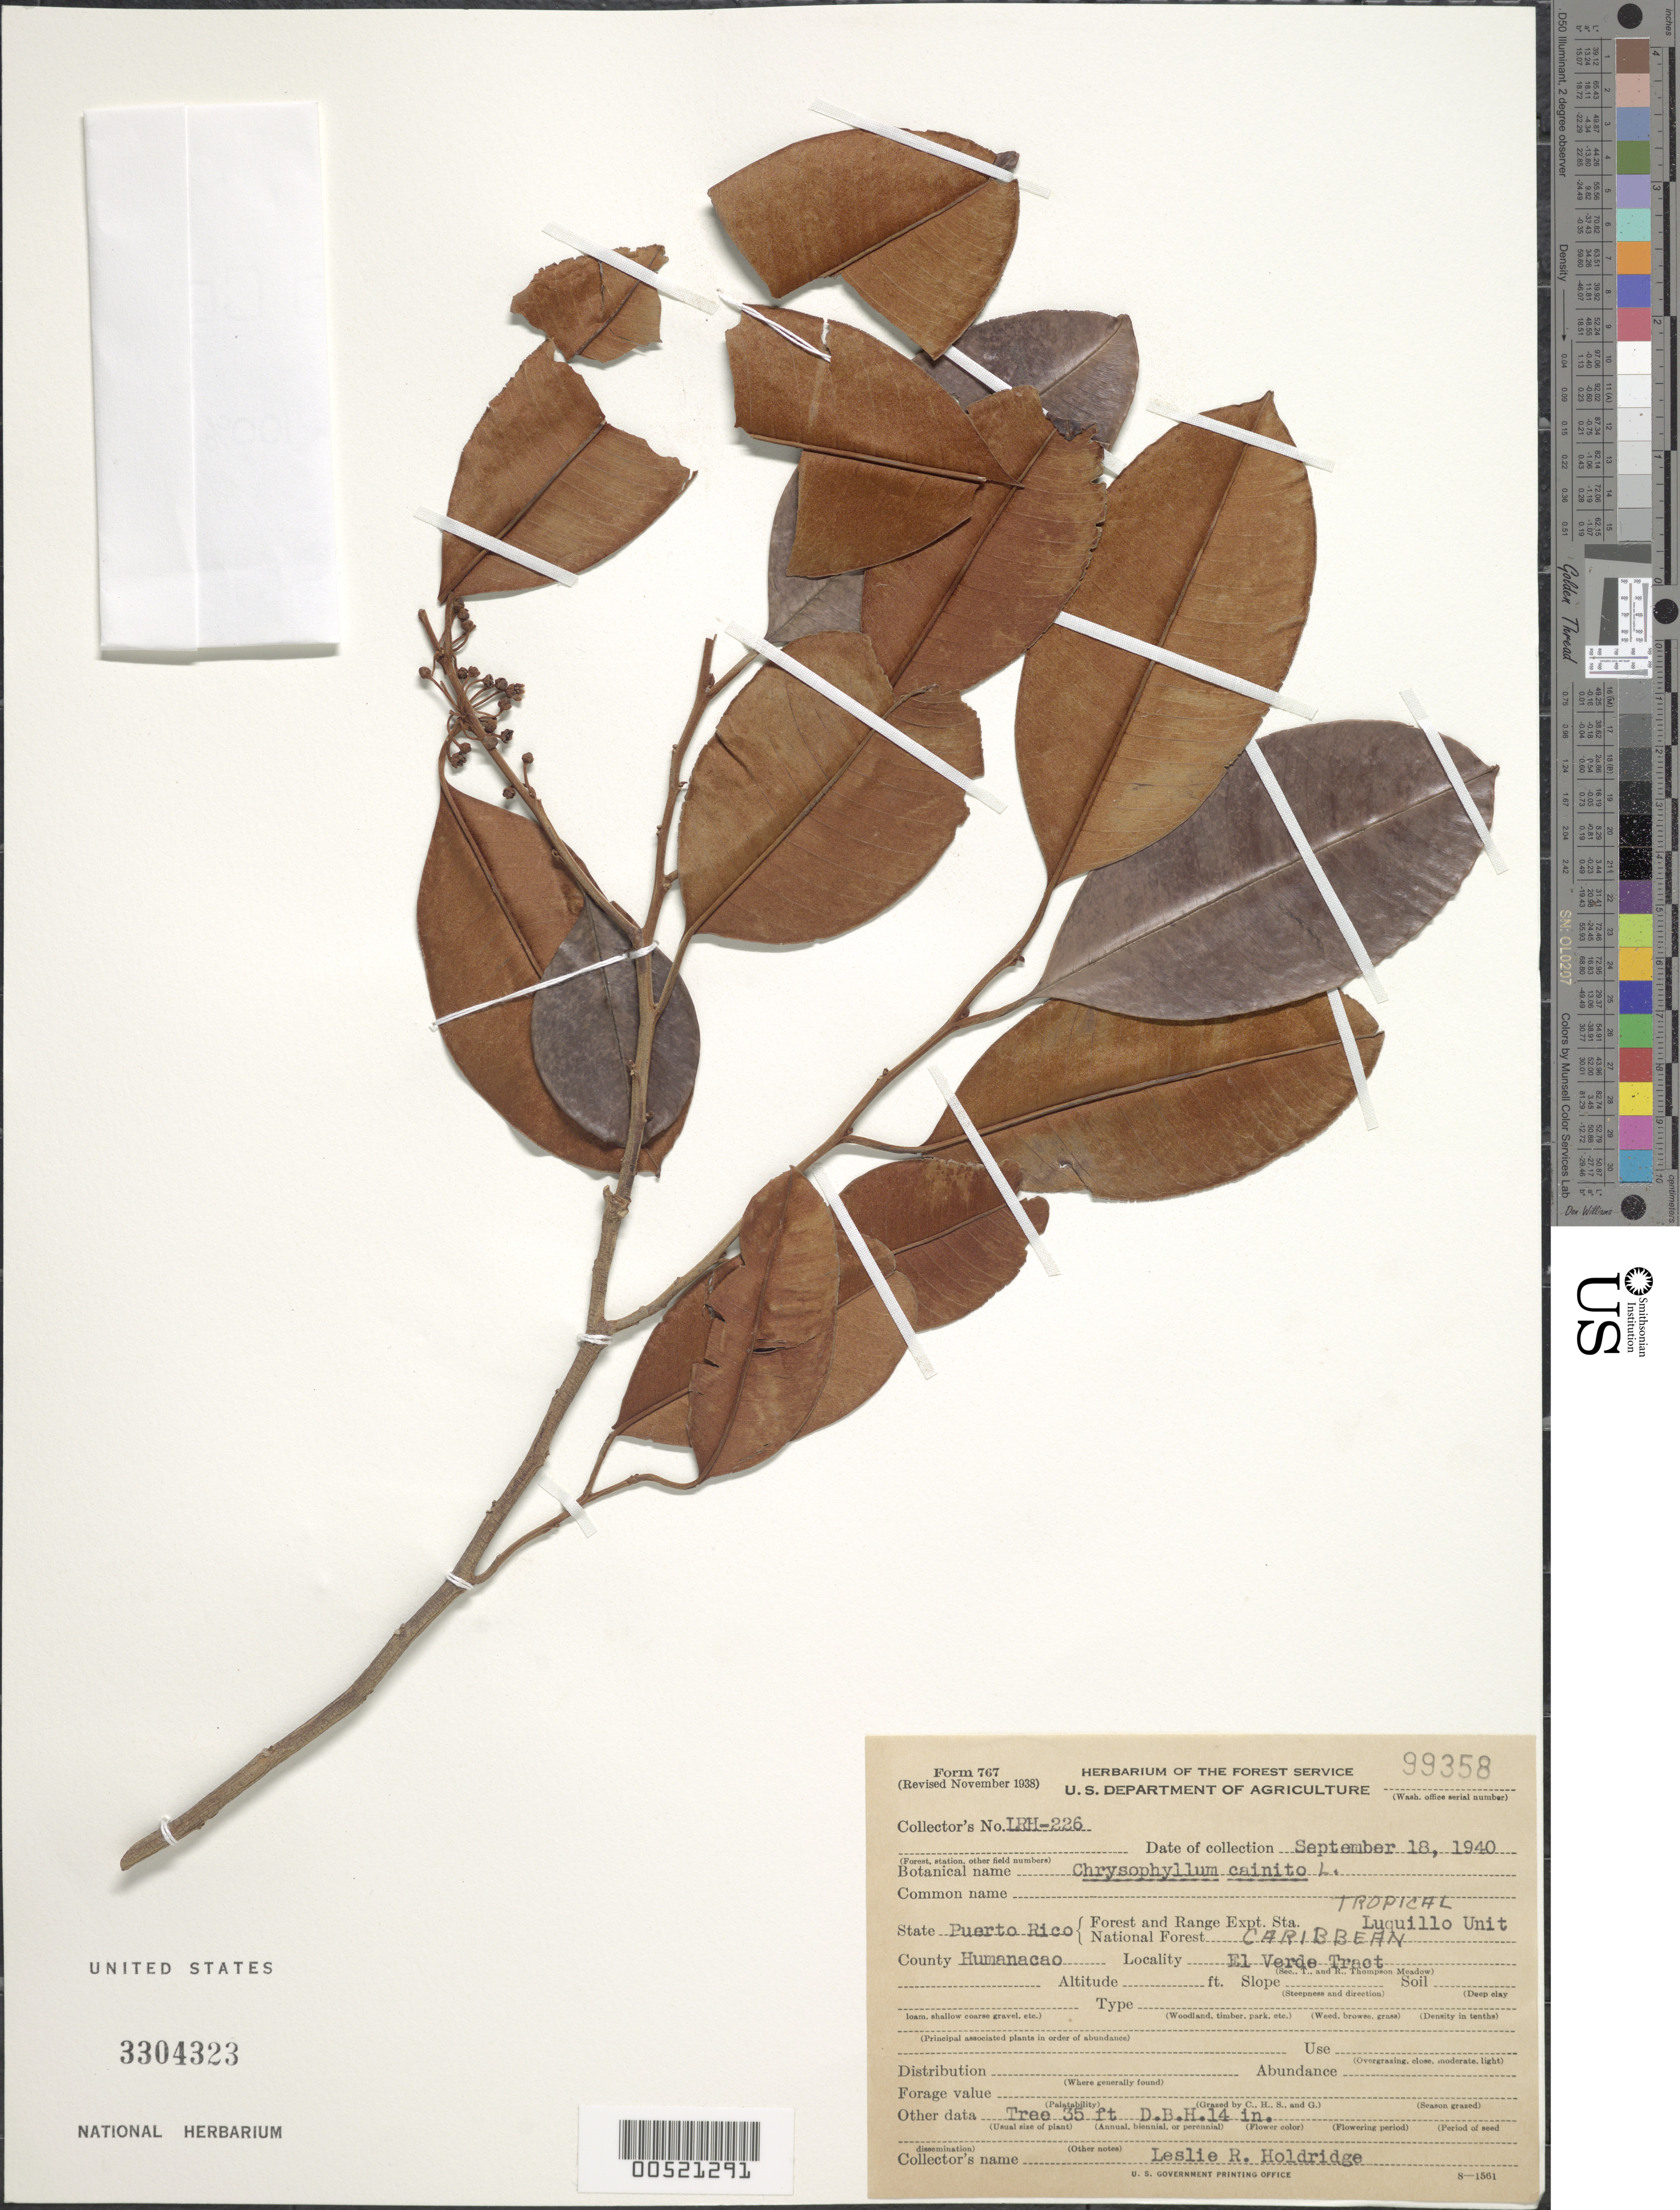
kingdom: Plantae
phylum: Tracheophyta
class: Magnoliopsida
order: Ericales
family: Sapotaceae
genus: Chrysophyllum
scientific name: Chrysophyllum cainito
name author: L.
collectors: L. Holdridge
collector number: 226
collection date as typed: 18 Sep 1940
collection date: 1940-09-18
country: Puerto Rico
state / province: Humacao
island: Greater Antilles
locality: Caribbean National Forest, El Verde tract.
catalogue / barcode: US 3304323